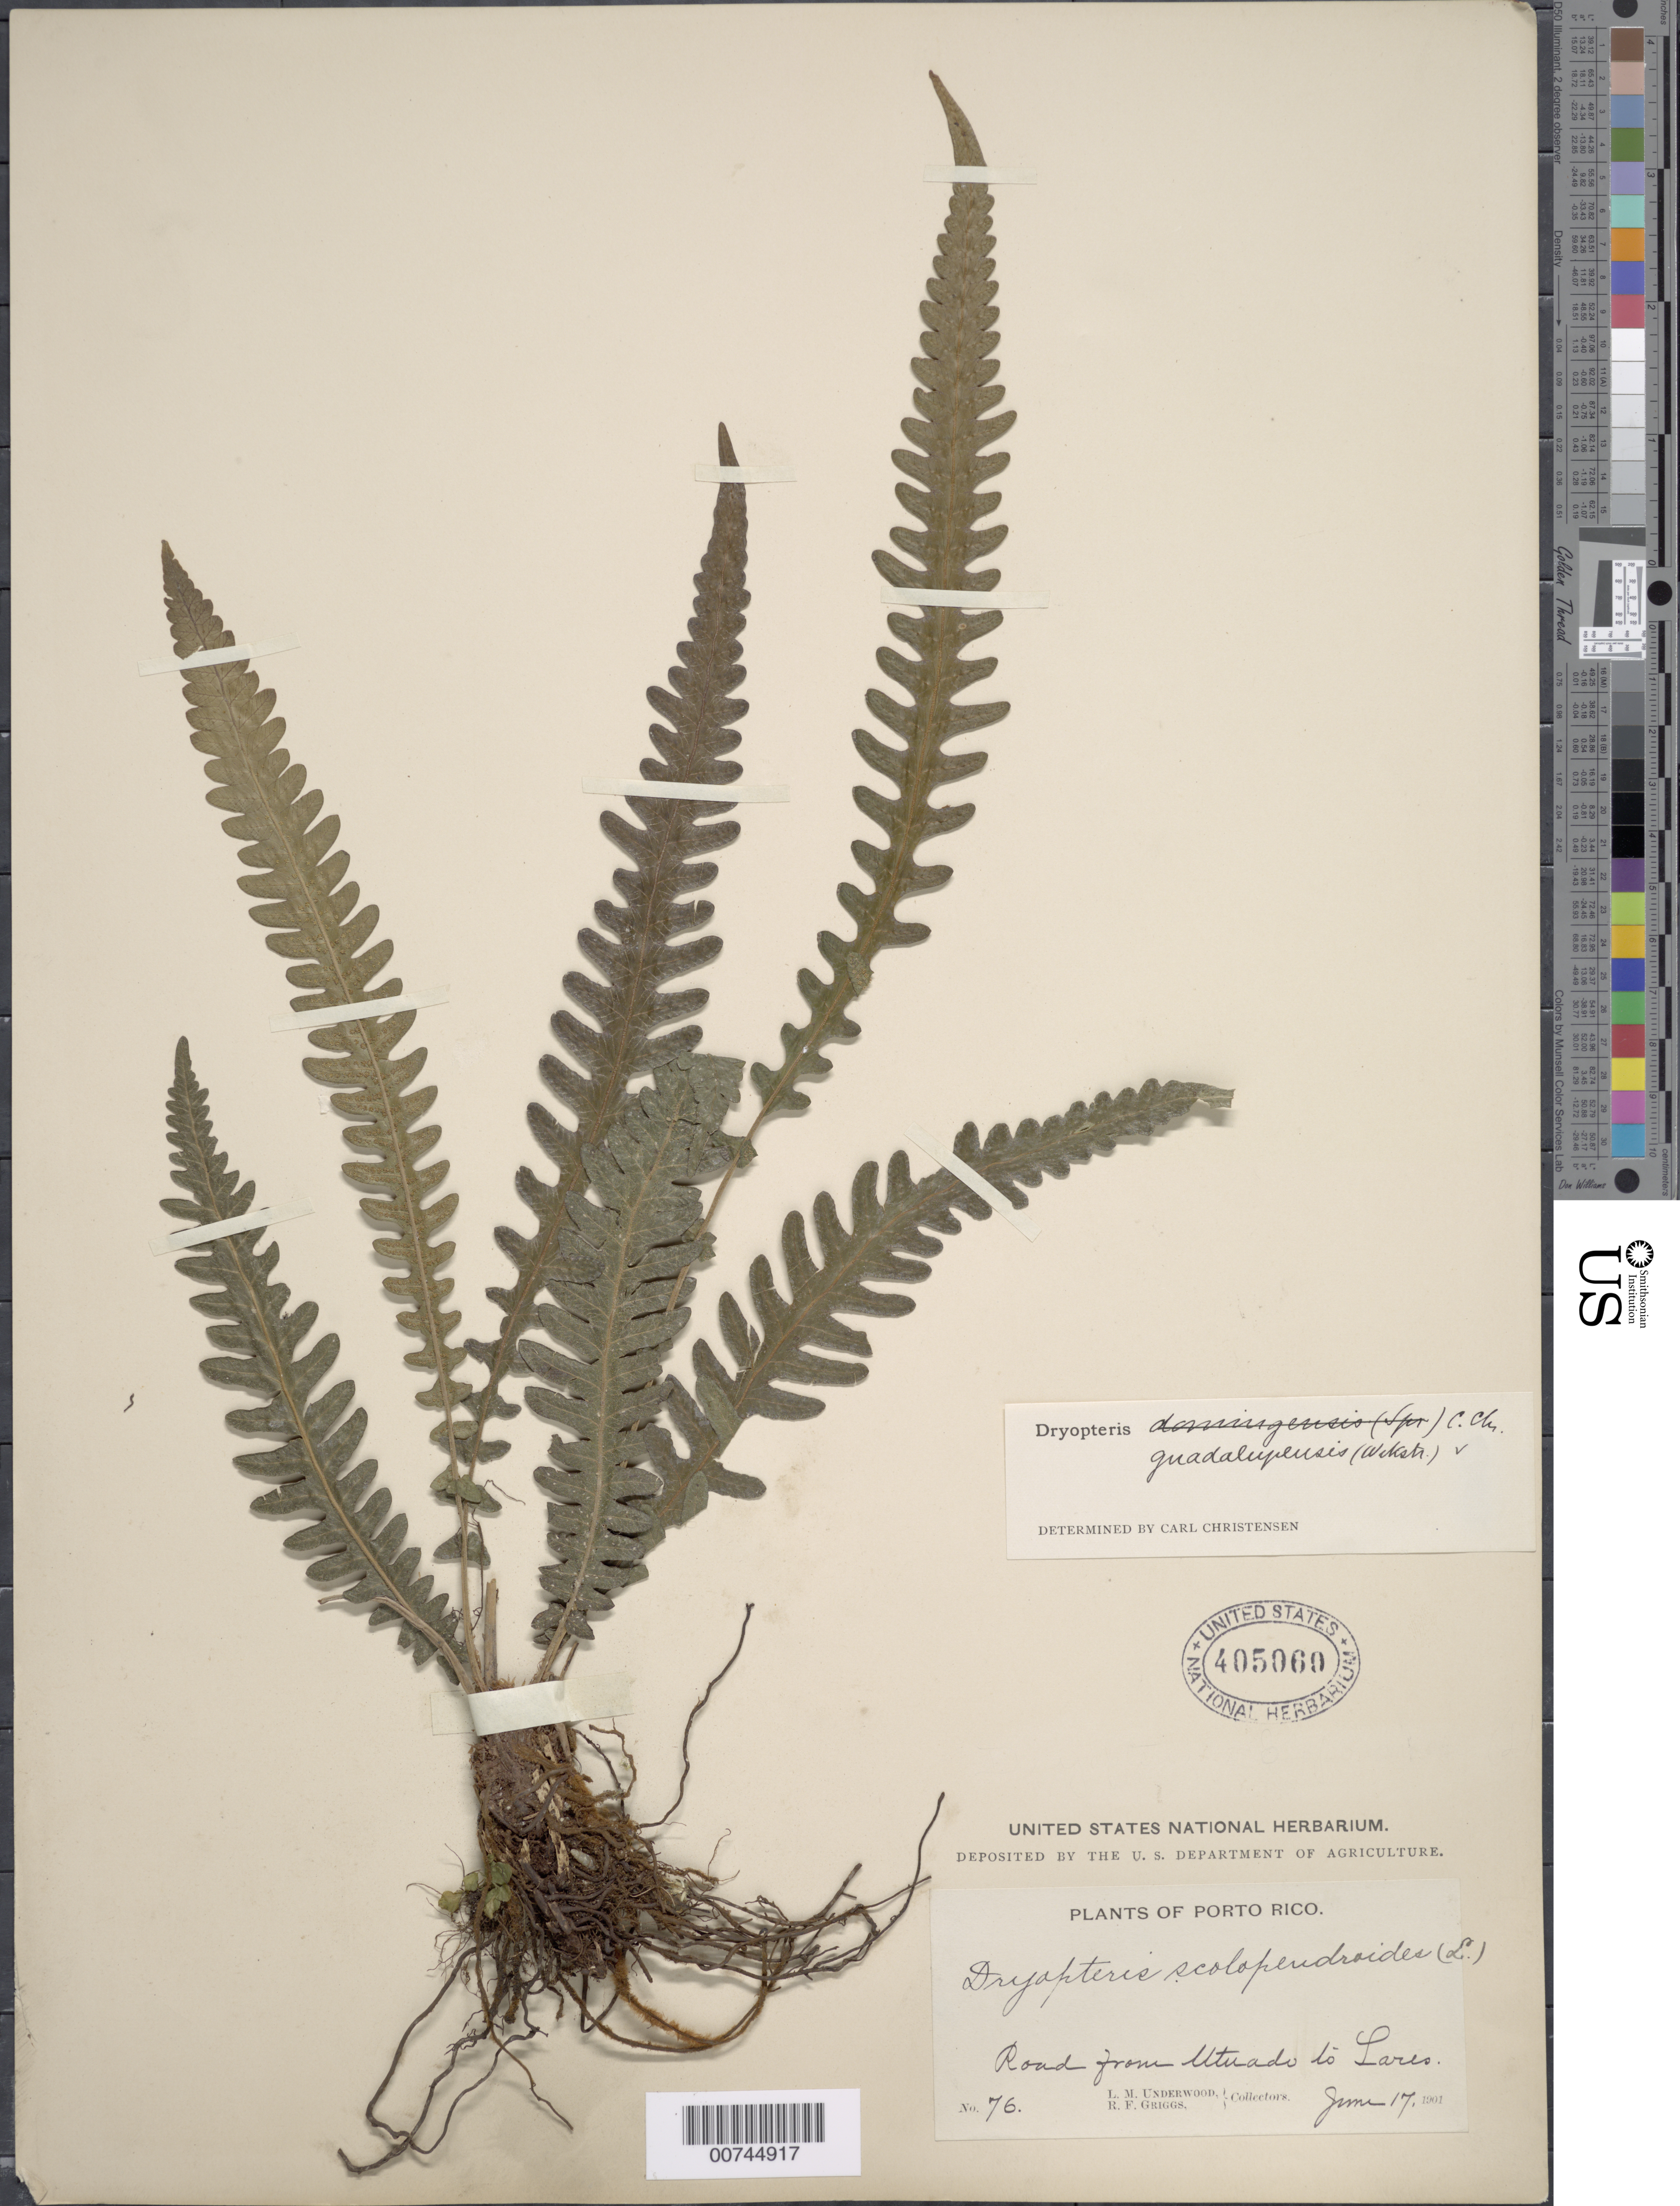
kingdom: Plantae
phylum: Tracheophyta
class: Polypodiopsida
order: Polypodiales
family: Thelypteridaceae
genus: Goniopteris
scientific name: Goniopteris guadelupensis (Wikstr.) comb. nov., ined 2015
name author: (Wikstr.)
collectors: L. M. Underwood & R. F. Griggs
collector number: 76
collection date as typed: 17 Jun 1901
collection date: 1901-06-17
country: Puerto Rico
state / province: Utuado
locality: Road from Utuado to Lares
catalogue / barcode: US 405060